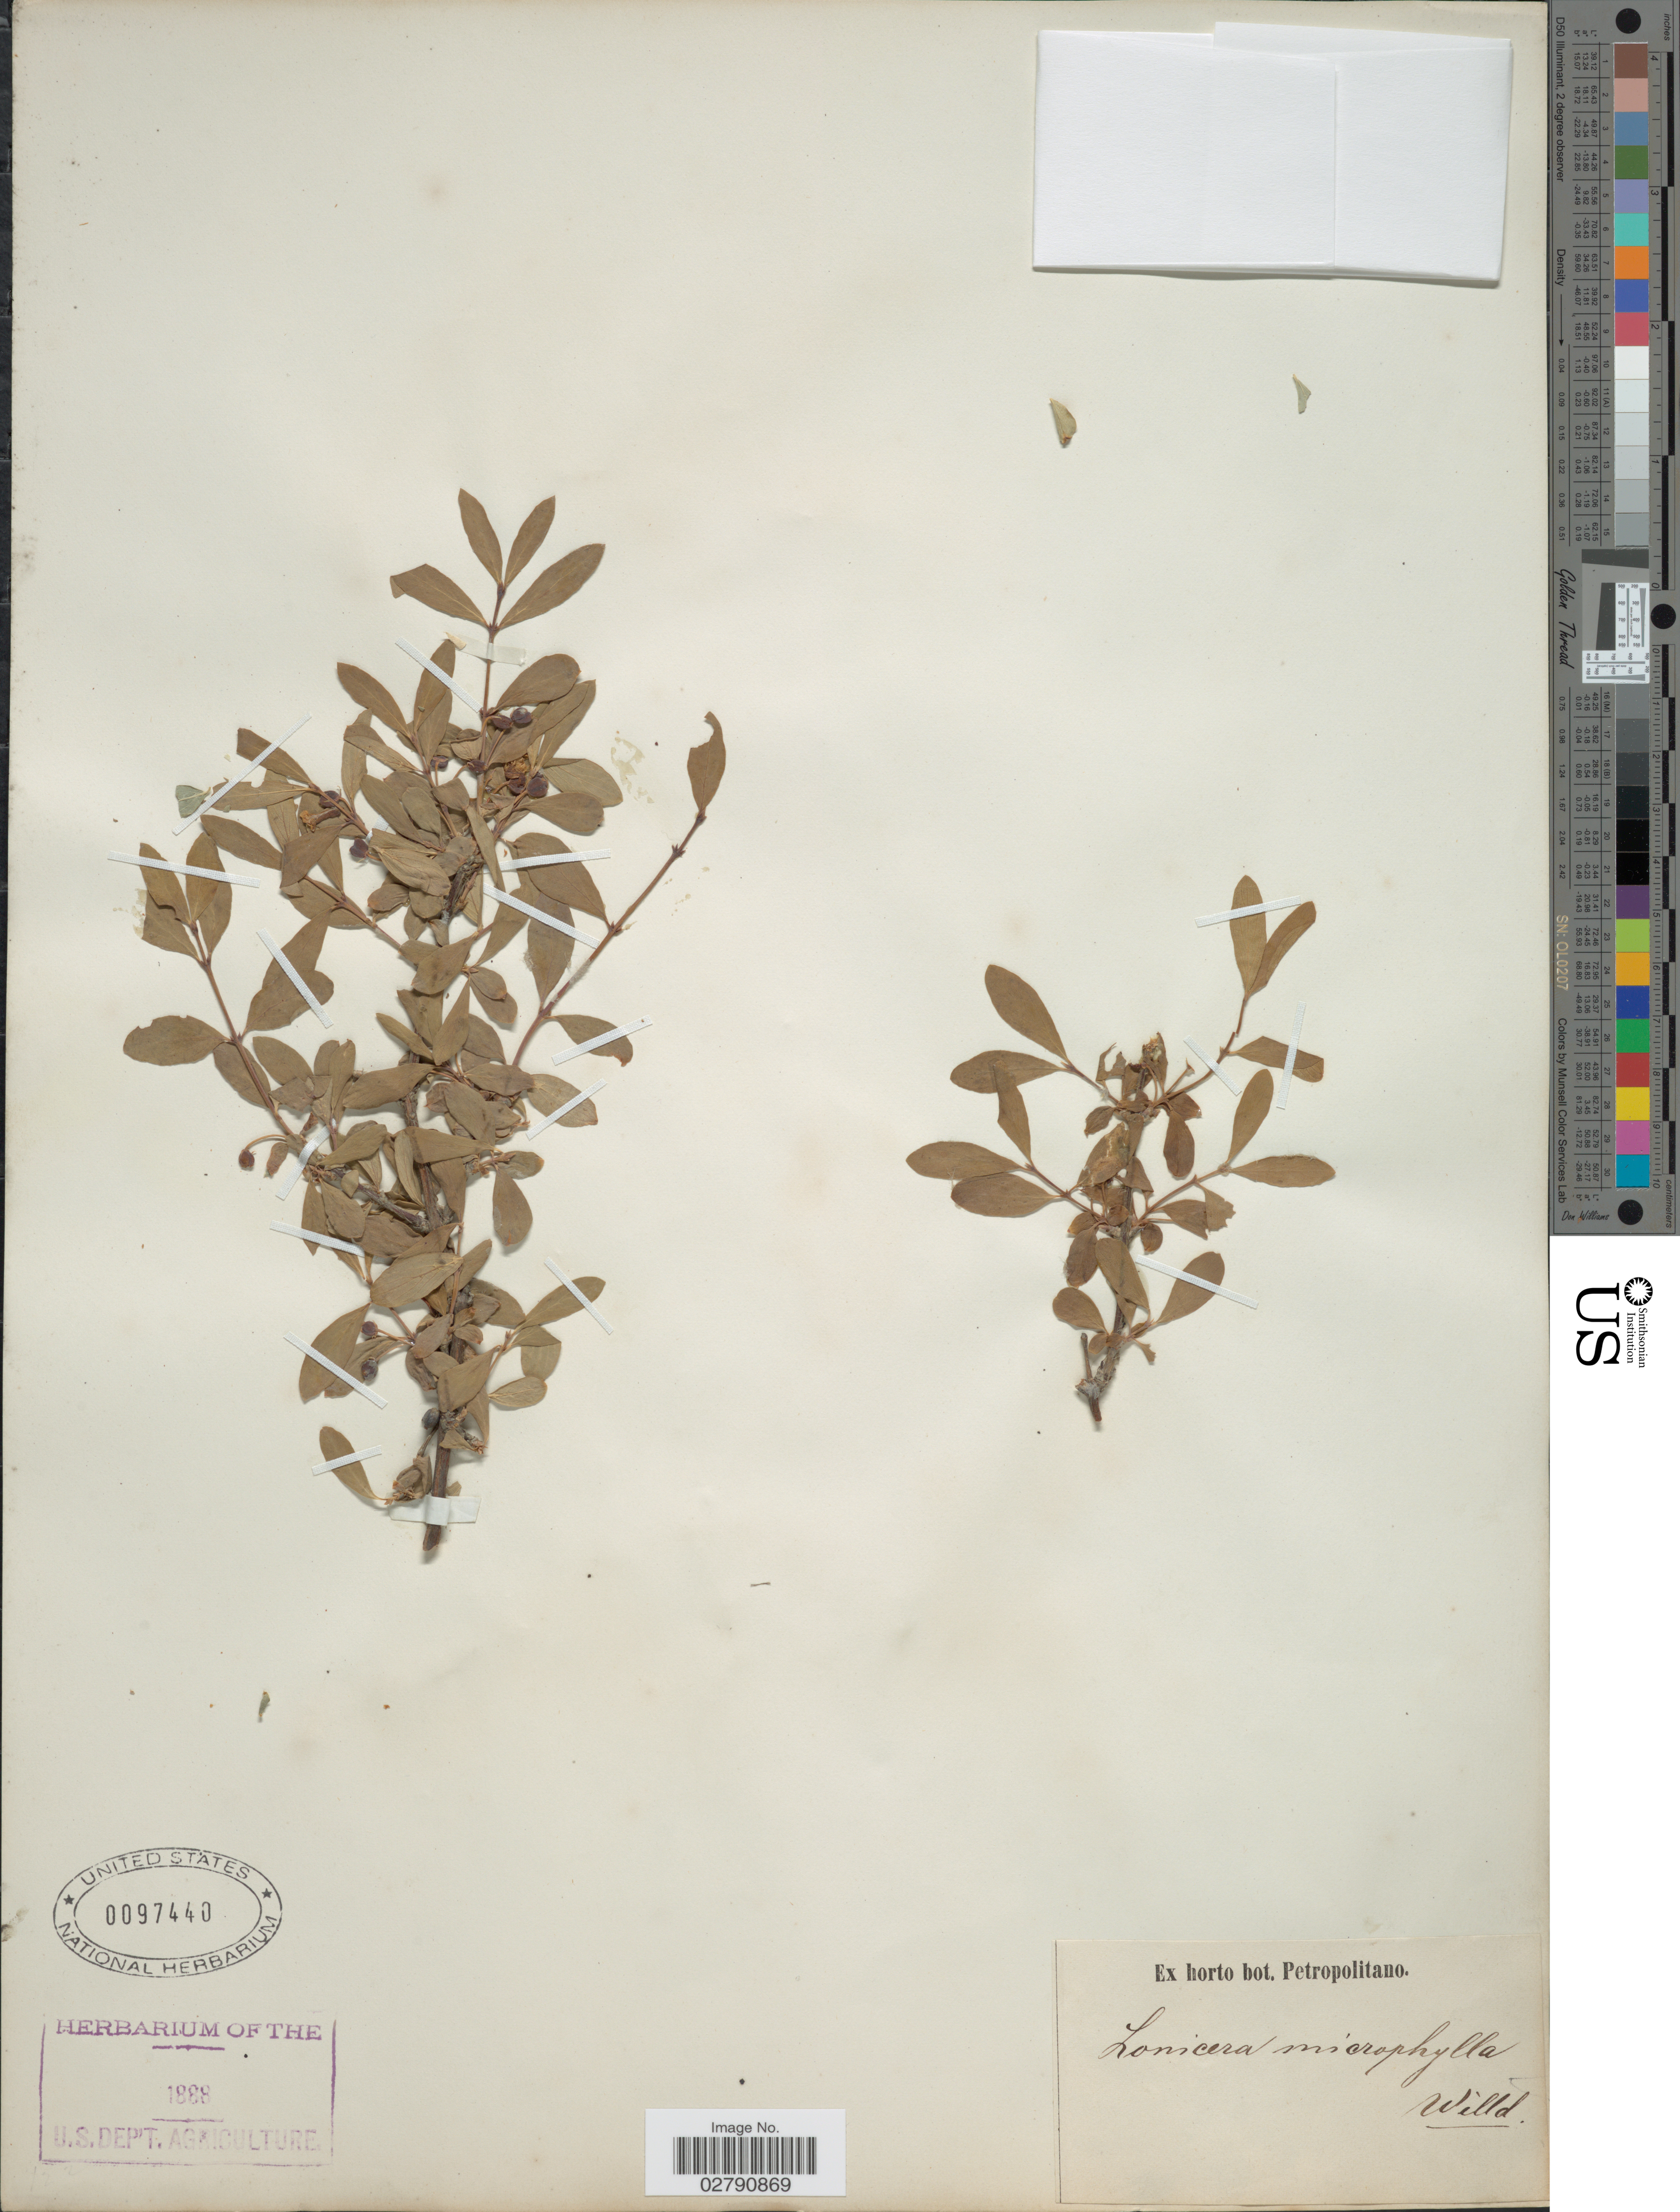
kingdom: Plantae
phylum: Tracheophyta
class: Magnoliopsida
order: Dipsacales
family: Caprifoliaceae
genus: Lonicera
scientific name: Lonicera microphylla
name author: Willd. ex Schult.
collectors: ex Horto Bot. Petropolitano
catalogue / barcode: US 97440